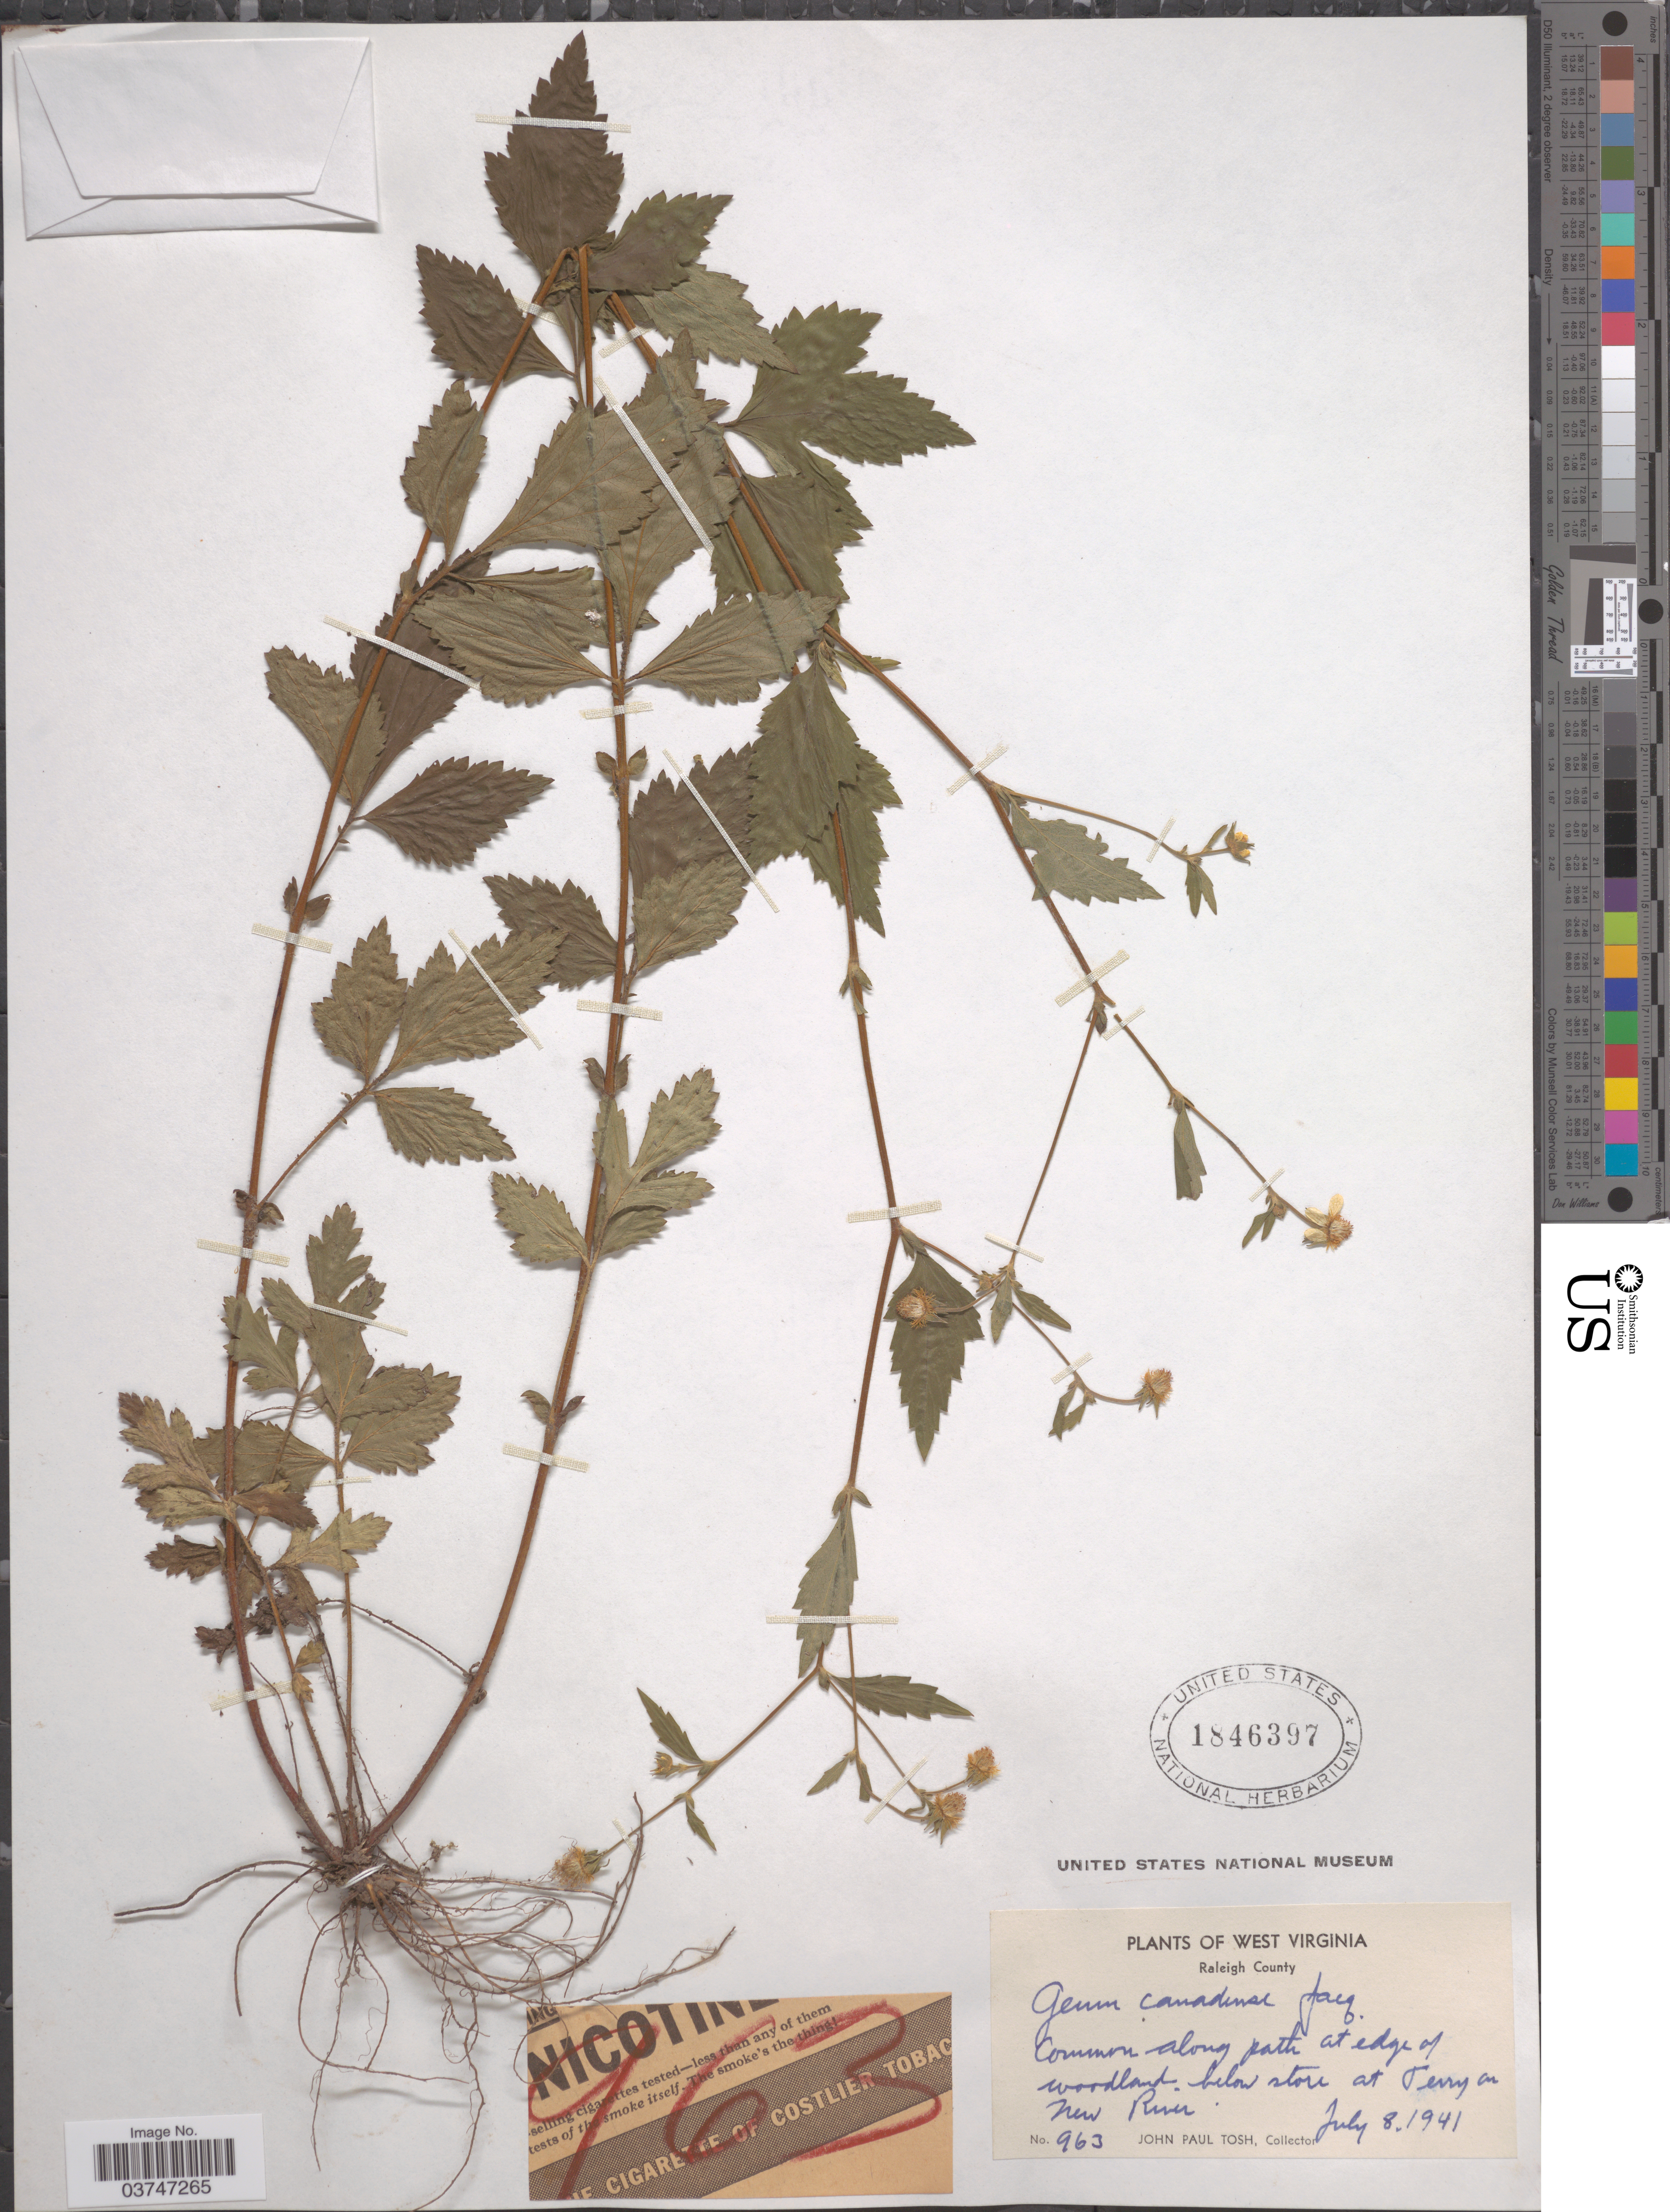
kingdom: Plantae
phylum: Tracheophyta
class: Magnoliopsida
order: Rosales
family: Rosaceae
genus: Geum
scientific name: Geum canadense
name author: Jacq.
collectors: J. Tosh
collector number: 963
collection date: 1941-07-08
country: United States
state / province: West Virginia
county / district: Raleigh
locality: Raleigh County. At Terry on New River.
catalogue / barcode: US 1846397